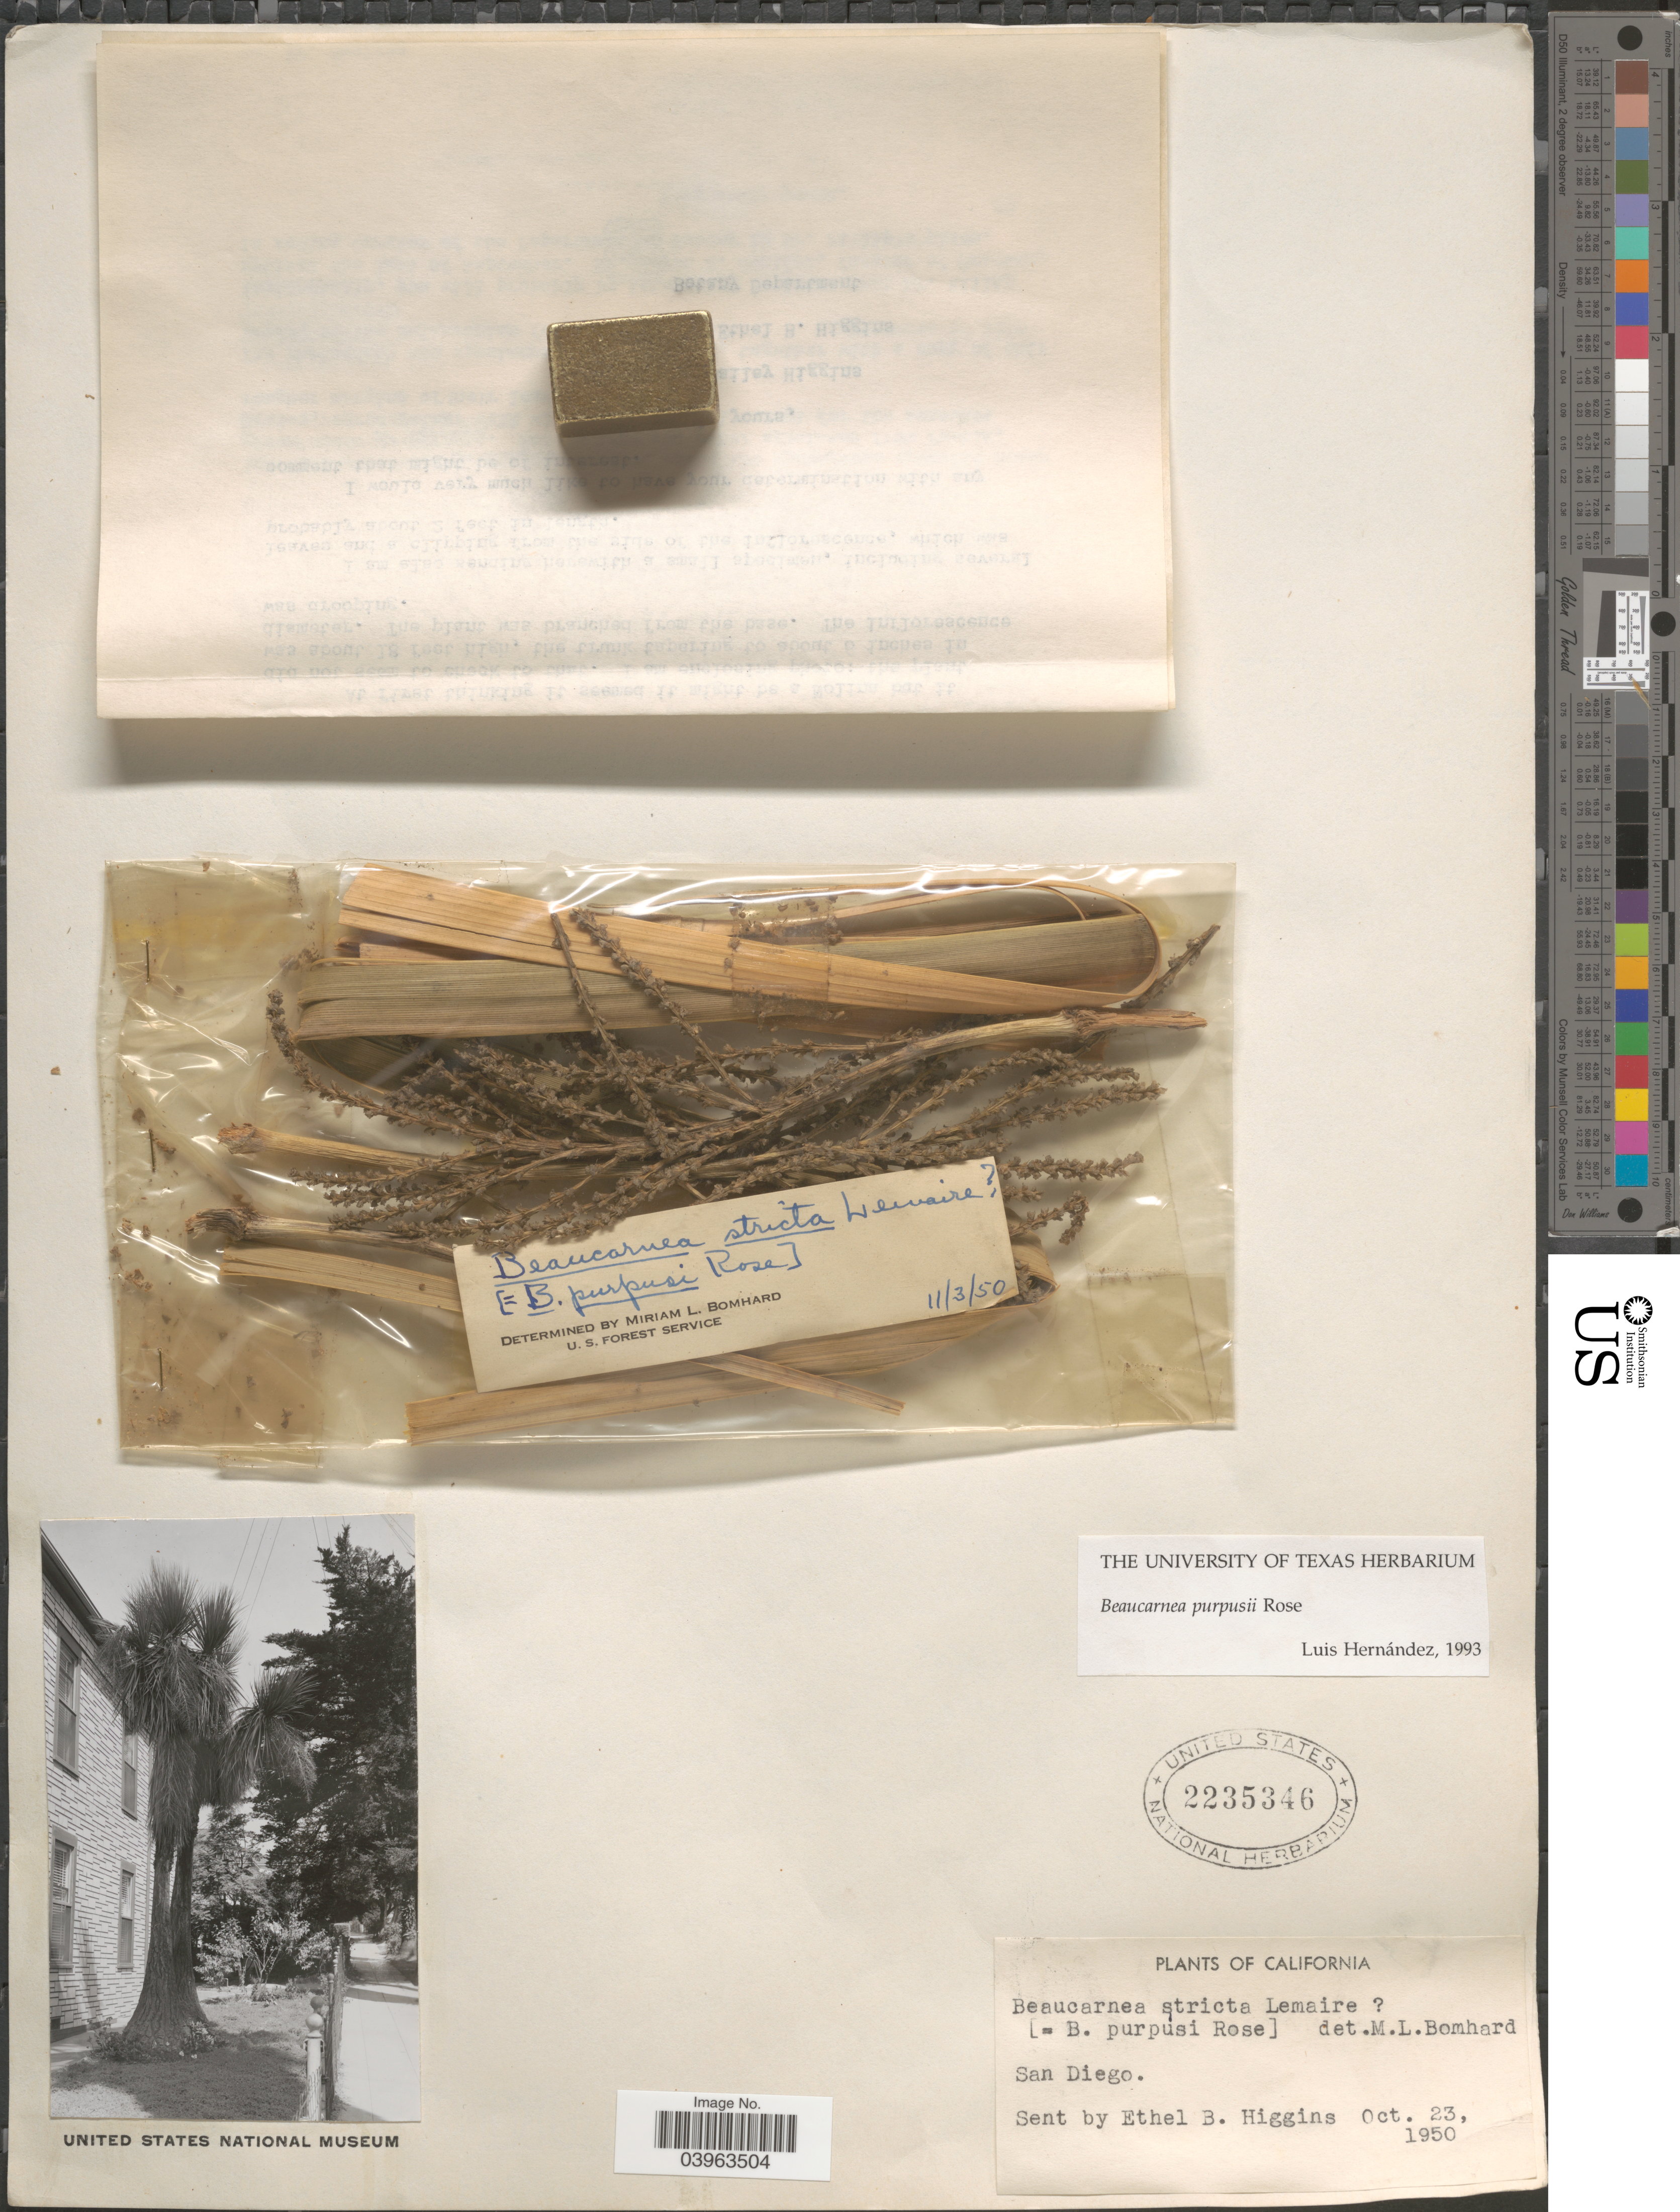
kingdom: Plantae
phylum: Tracheophyta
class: Liliopsida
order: Asparagales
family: Asparagaceae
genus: Beaucarnea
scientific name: Beaucarnea purpusii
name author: Rose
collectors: E. Higgins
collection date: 1950-10-23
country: United States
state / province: California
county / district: San Diego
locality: San Diego.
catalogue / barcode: US 2235346